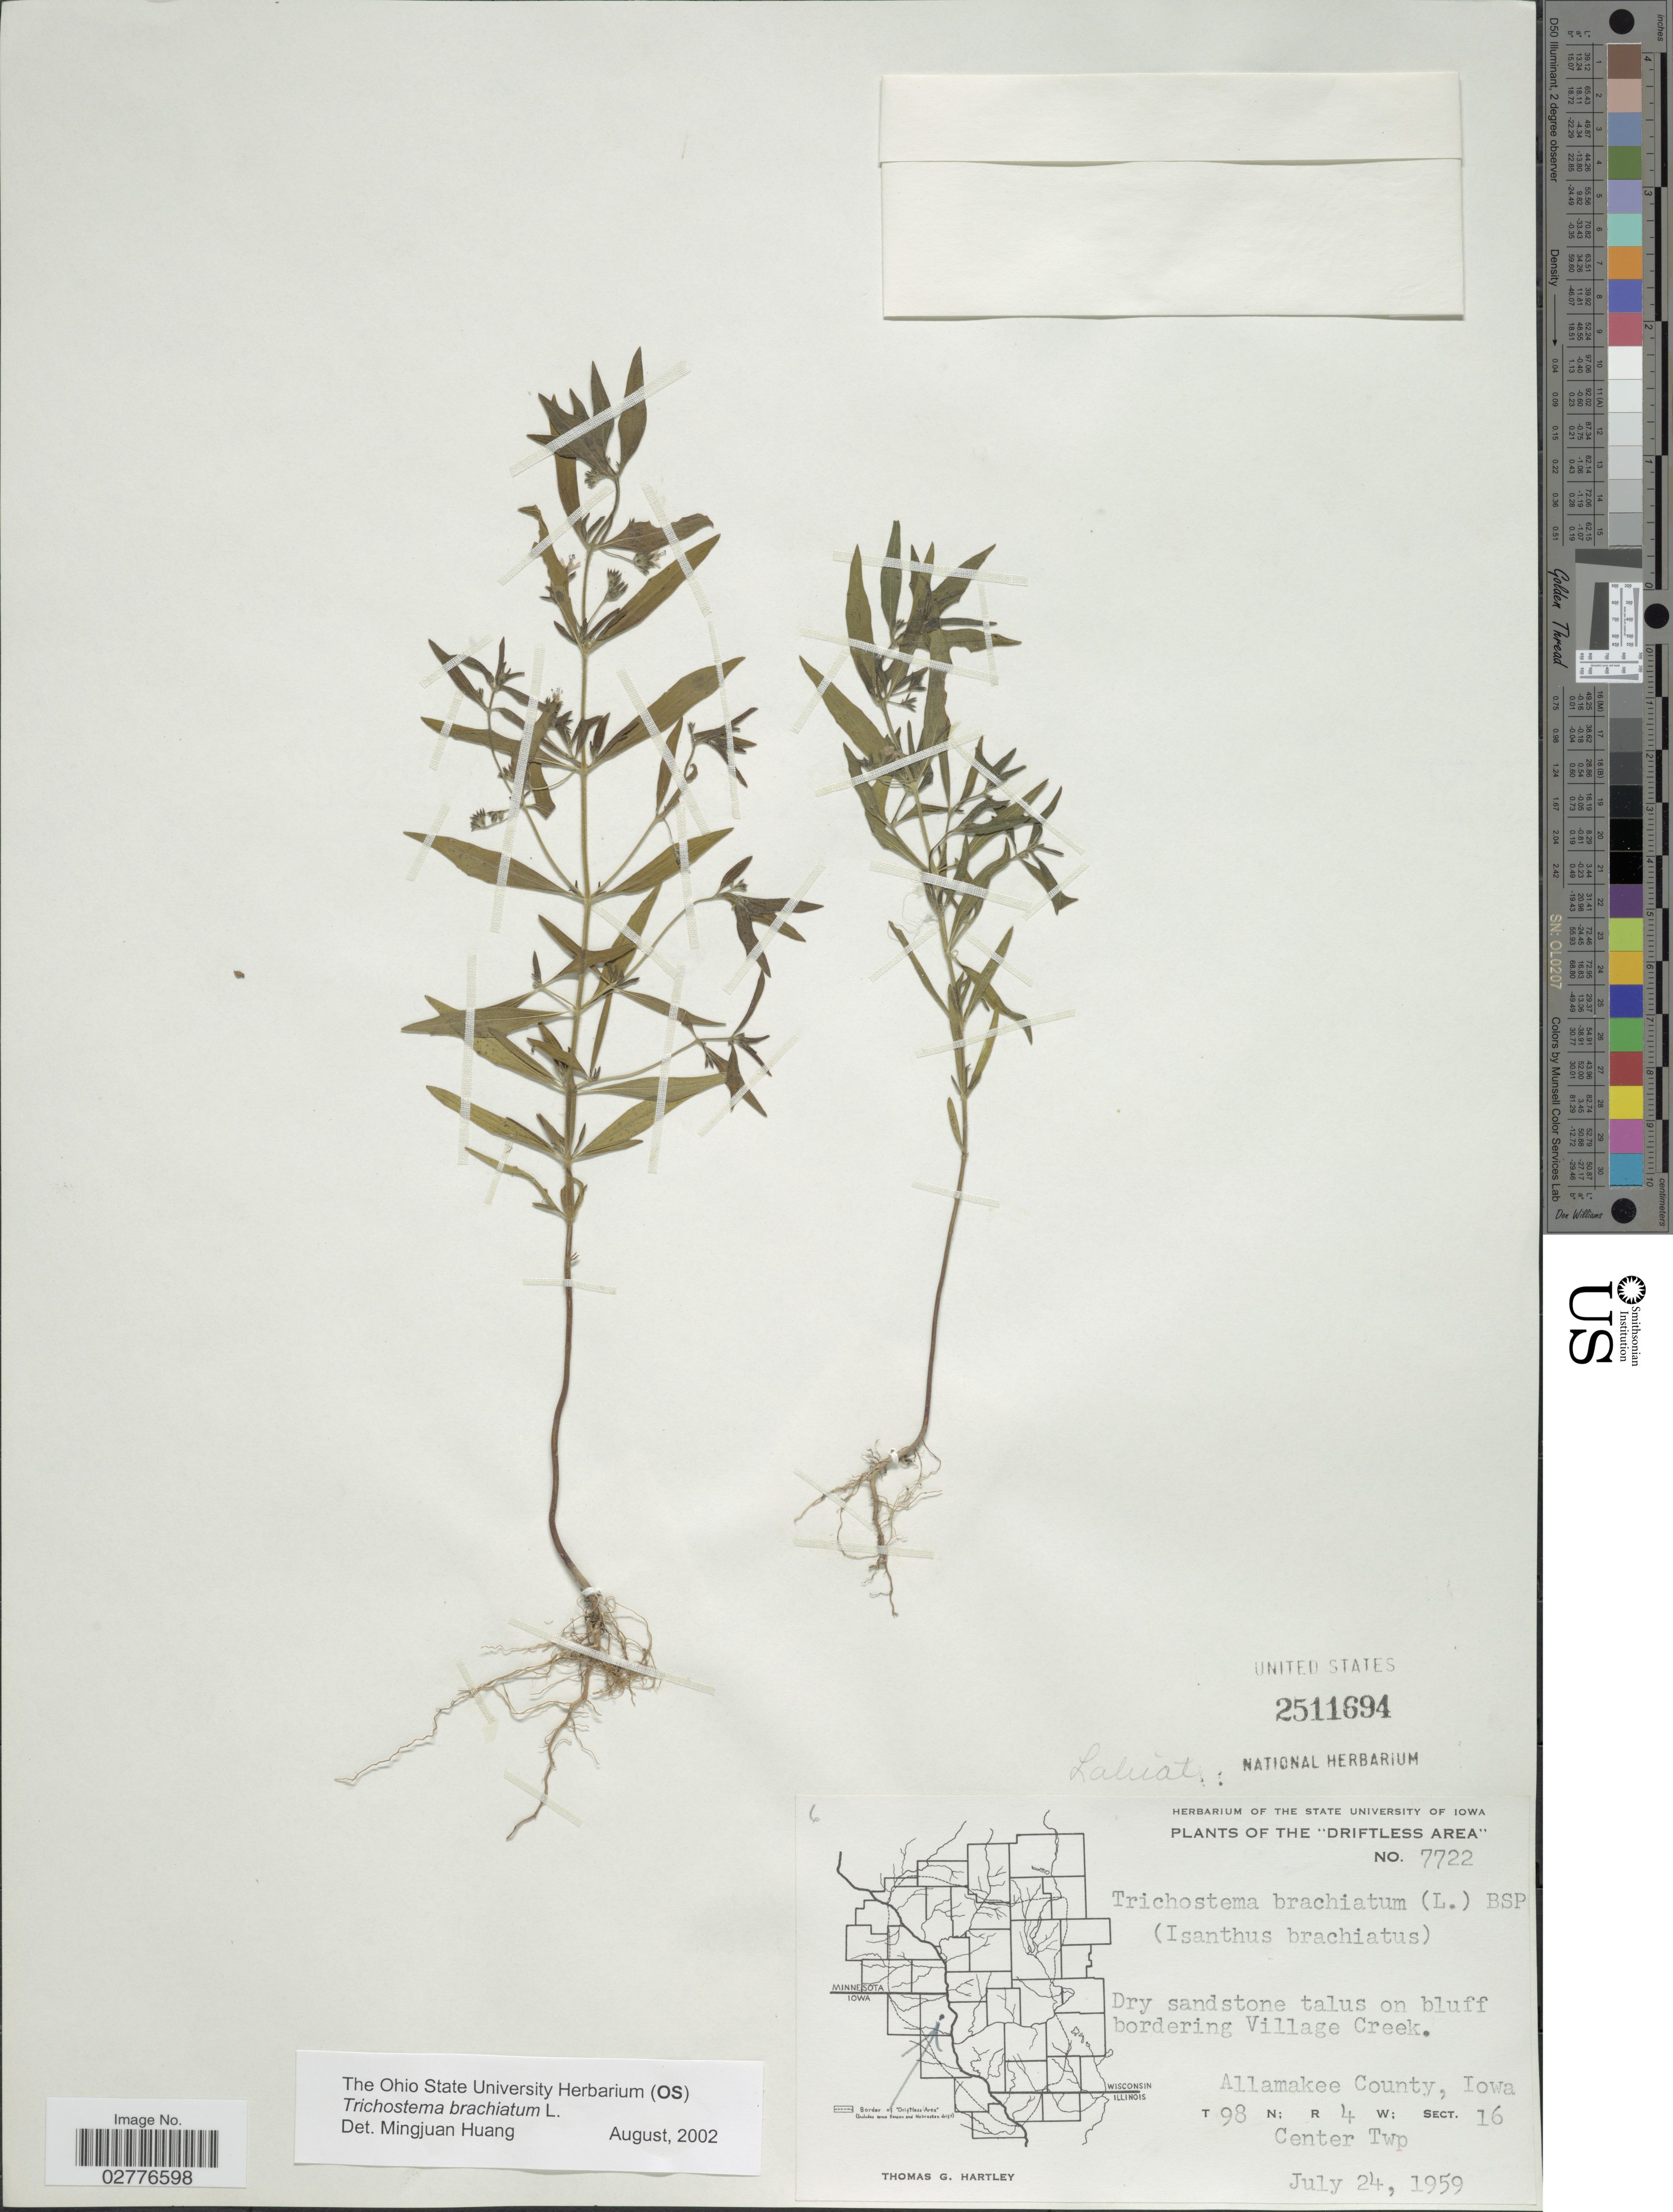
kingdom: Plantae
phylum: Tracheophyta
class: Magnoliopsida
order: Lamiales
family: Lamiaceae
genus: Trichostema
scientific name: Trichostema brachiatum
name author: L.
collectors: T. G. Hartley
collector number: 7722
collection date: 1959-07-24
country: United States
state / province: Iowa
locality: Driftless Area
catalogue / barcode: US 2511694